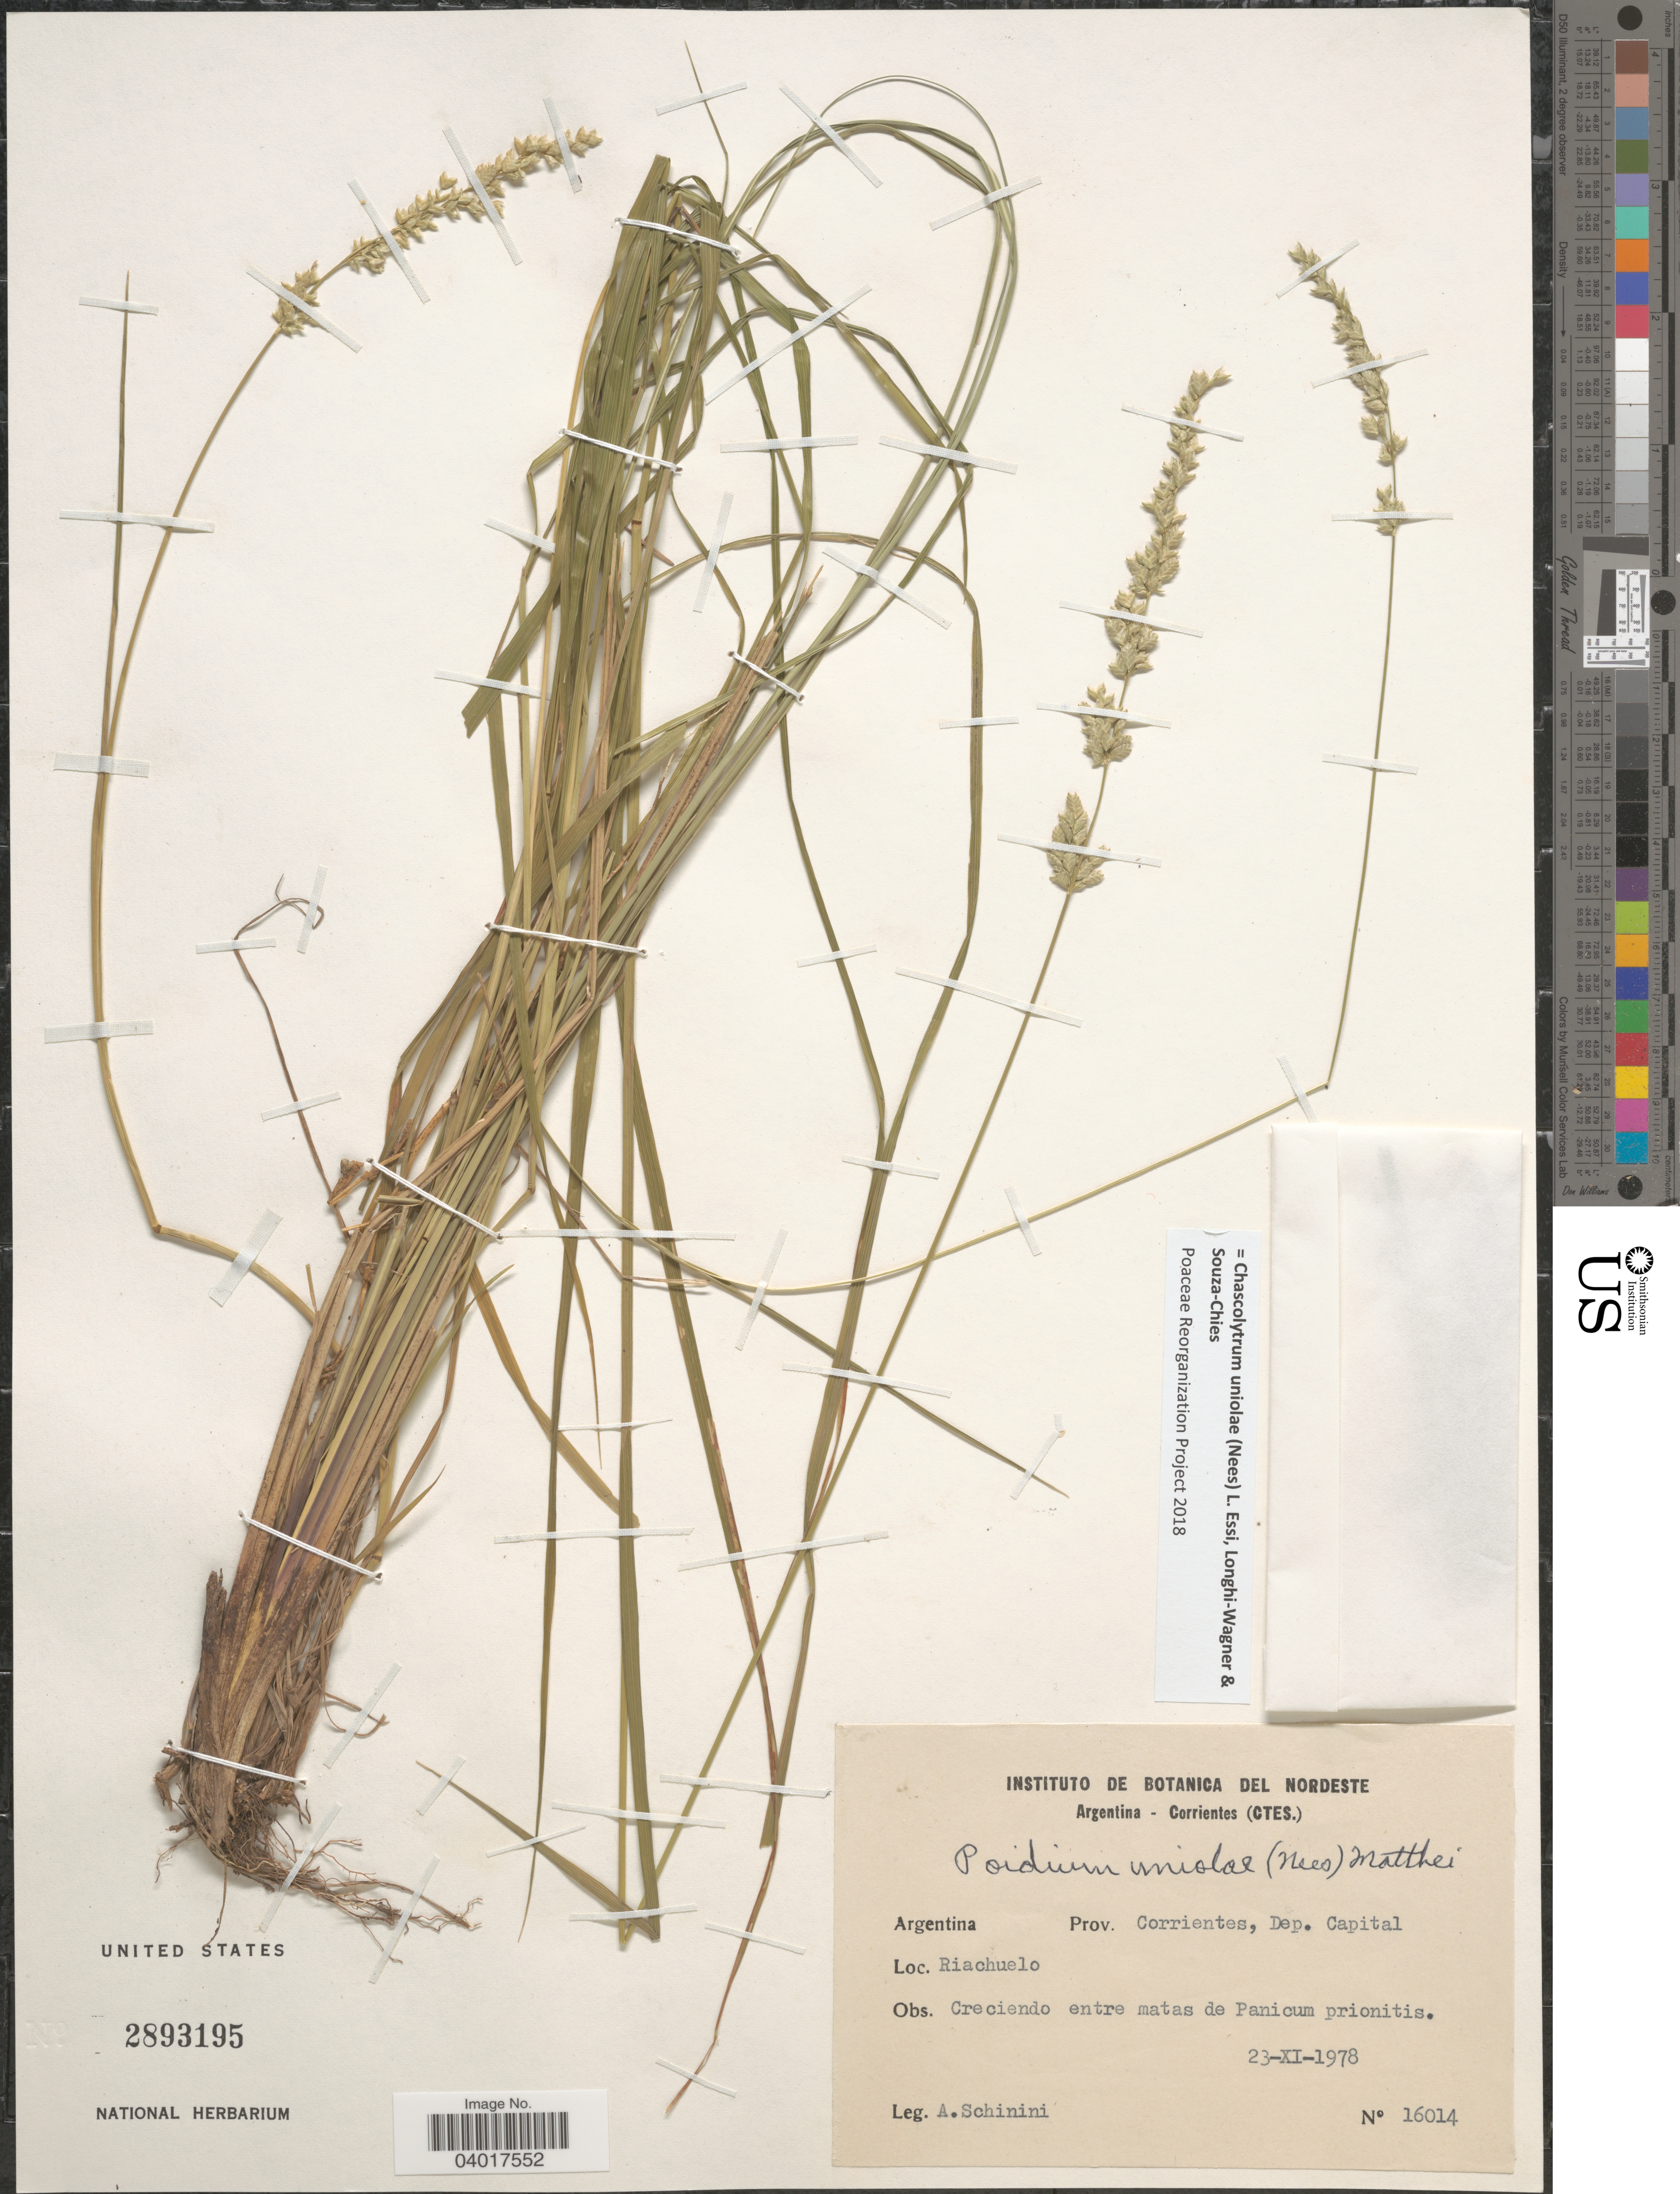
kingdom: Plantae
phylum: Tracheophyta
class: Liliopsida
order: Poales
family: Poaceae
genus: Chascolytrum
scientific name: Chascolytrum uniolae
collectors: A. Schinini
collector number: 16014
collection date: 1978-11-23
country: Argentina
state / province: Corrientes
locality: Dep. Capital. Riachuelo. Creciendo entre matas de Panicum prionitis.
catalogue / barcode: US 2893195